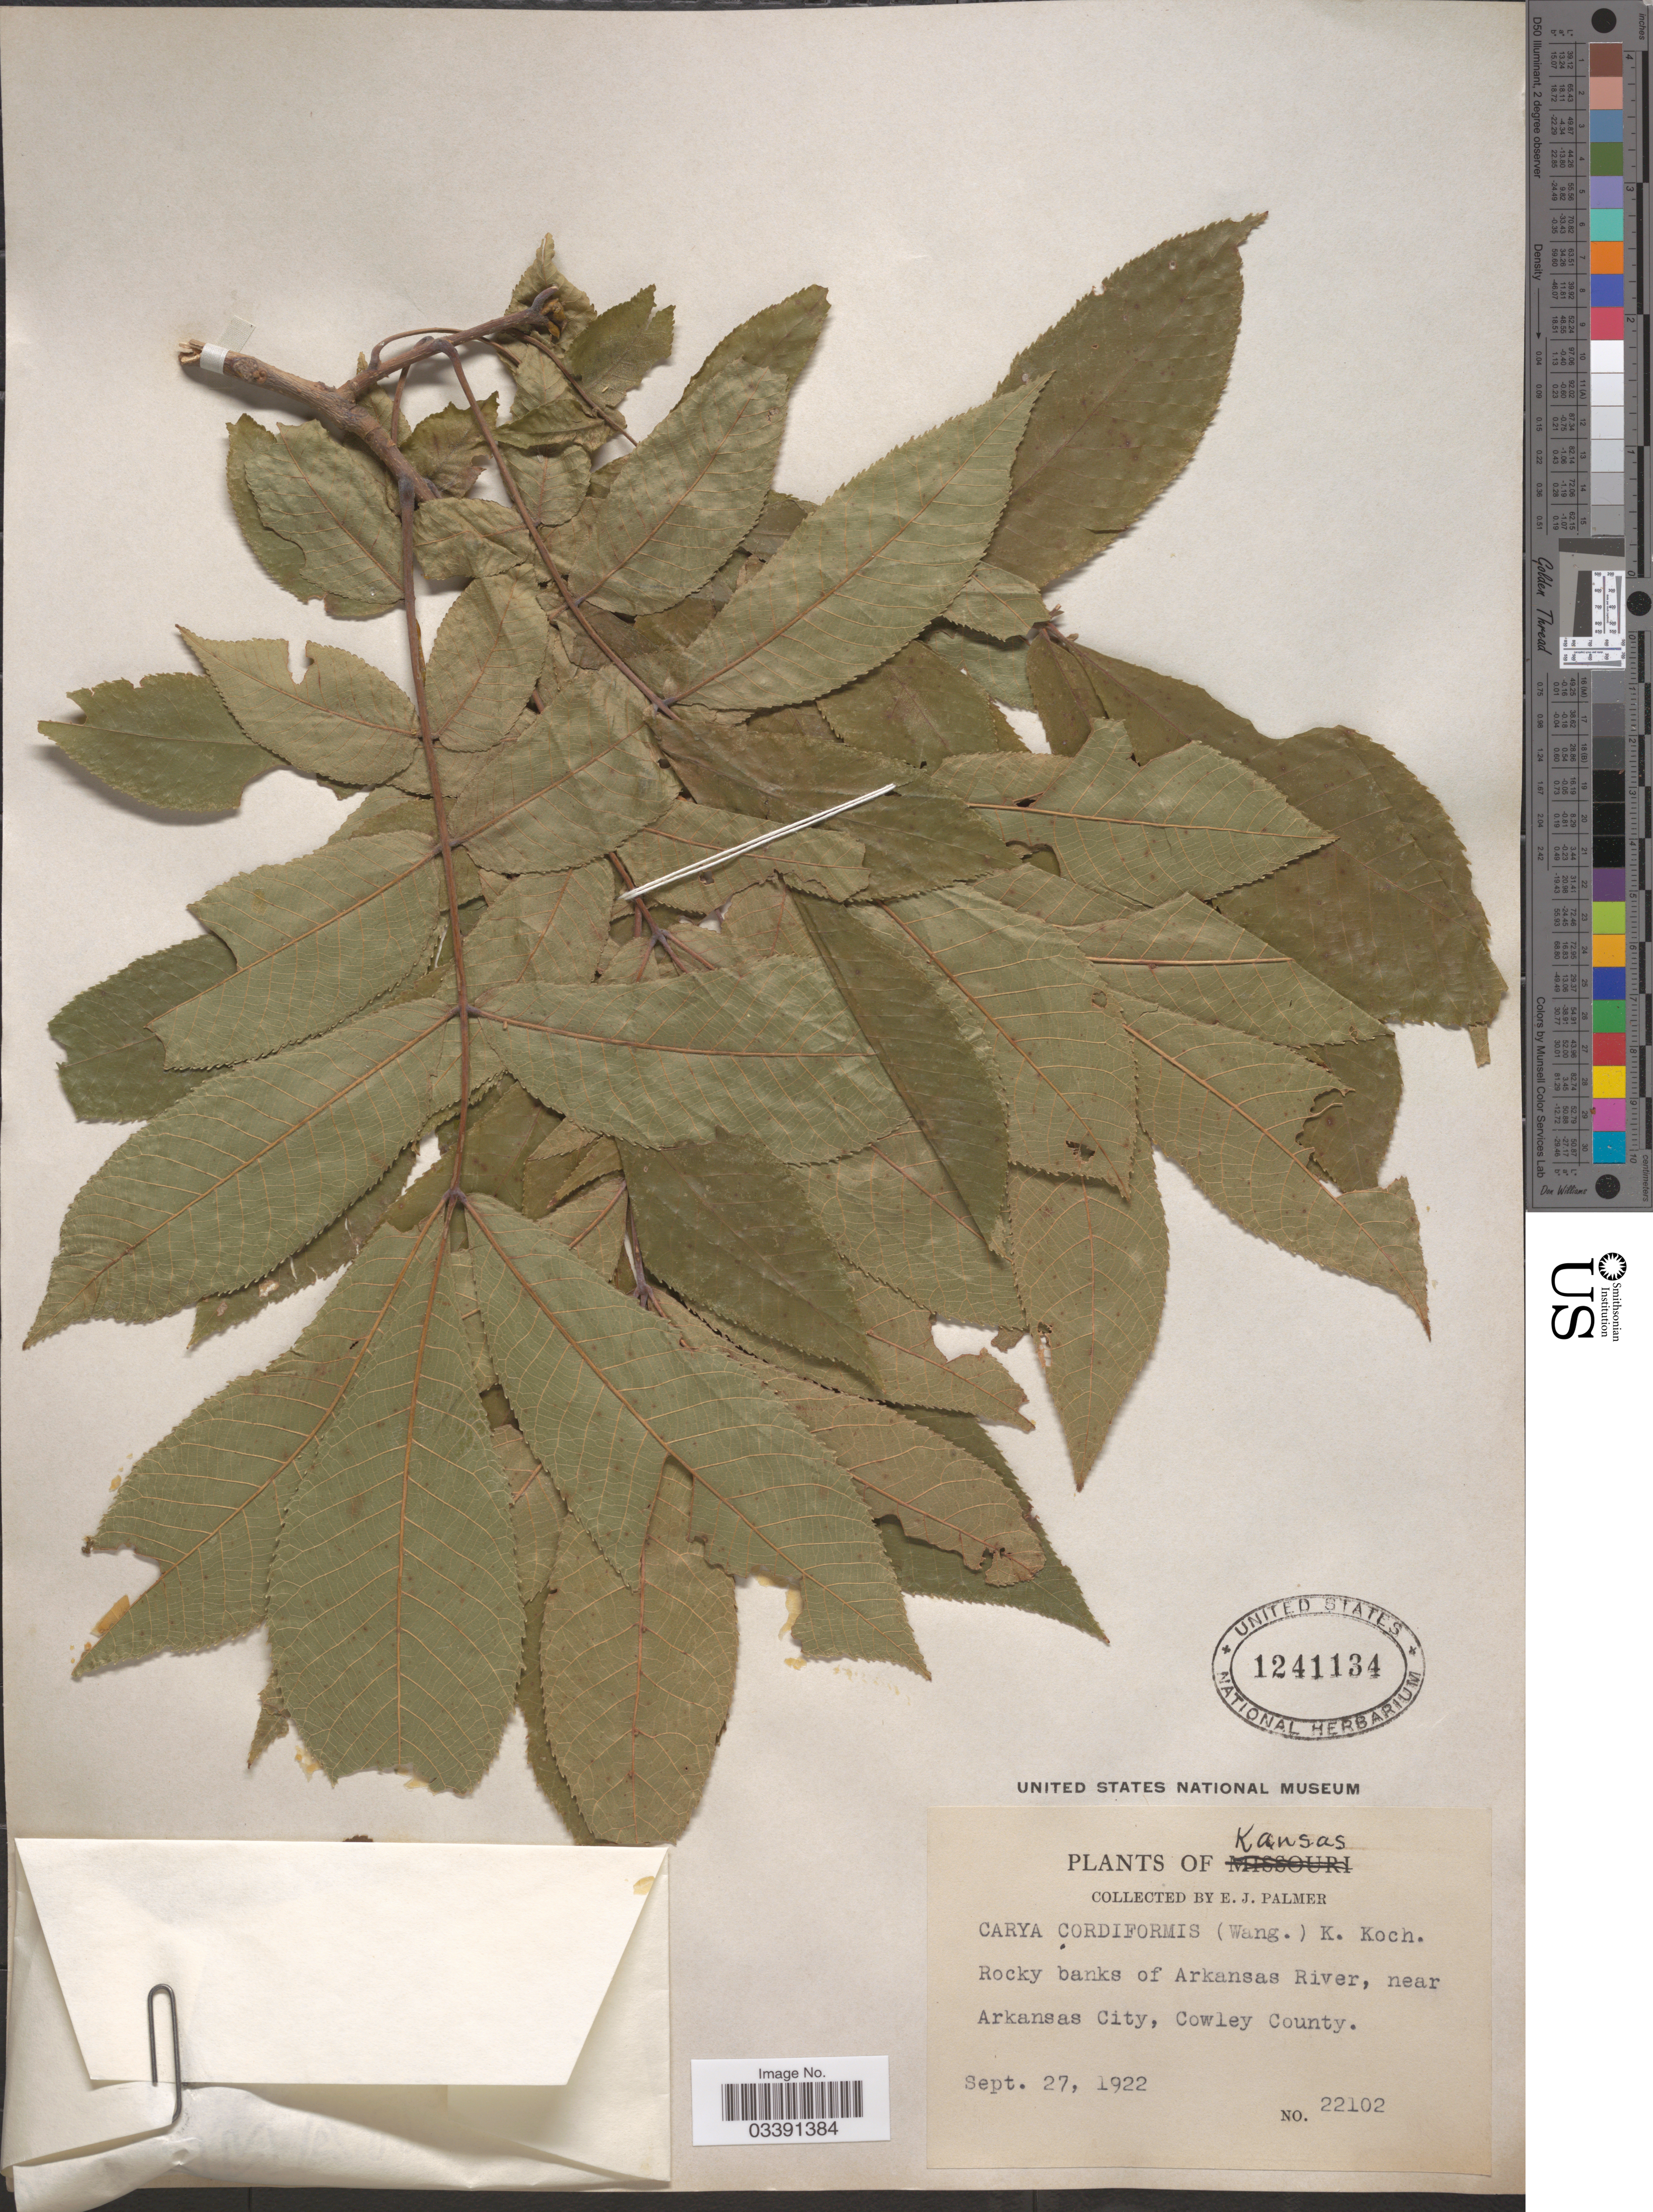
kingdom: Plantae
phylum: Tracheophyta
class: Magnoliopsida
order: Fagales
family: Juglandaceae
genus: Carya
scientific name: Carya cordiformis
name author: (Wangenh.) K. Koch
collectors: E. J. Palmer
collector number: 22102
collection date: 1922-09-27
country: United States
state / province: Kansas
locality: Rocky banks of Arkansas River, near Arkansas City, Cowley County.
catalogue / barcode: US 1241134